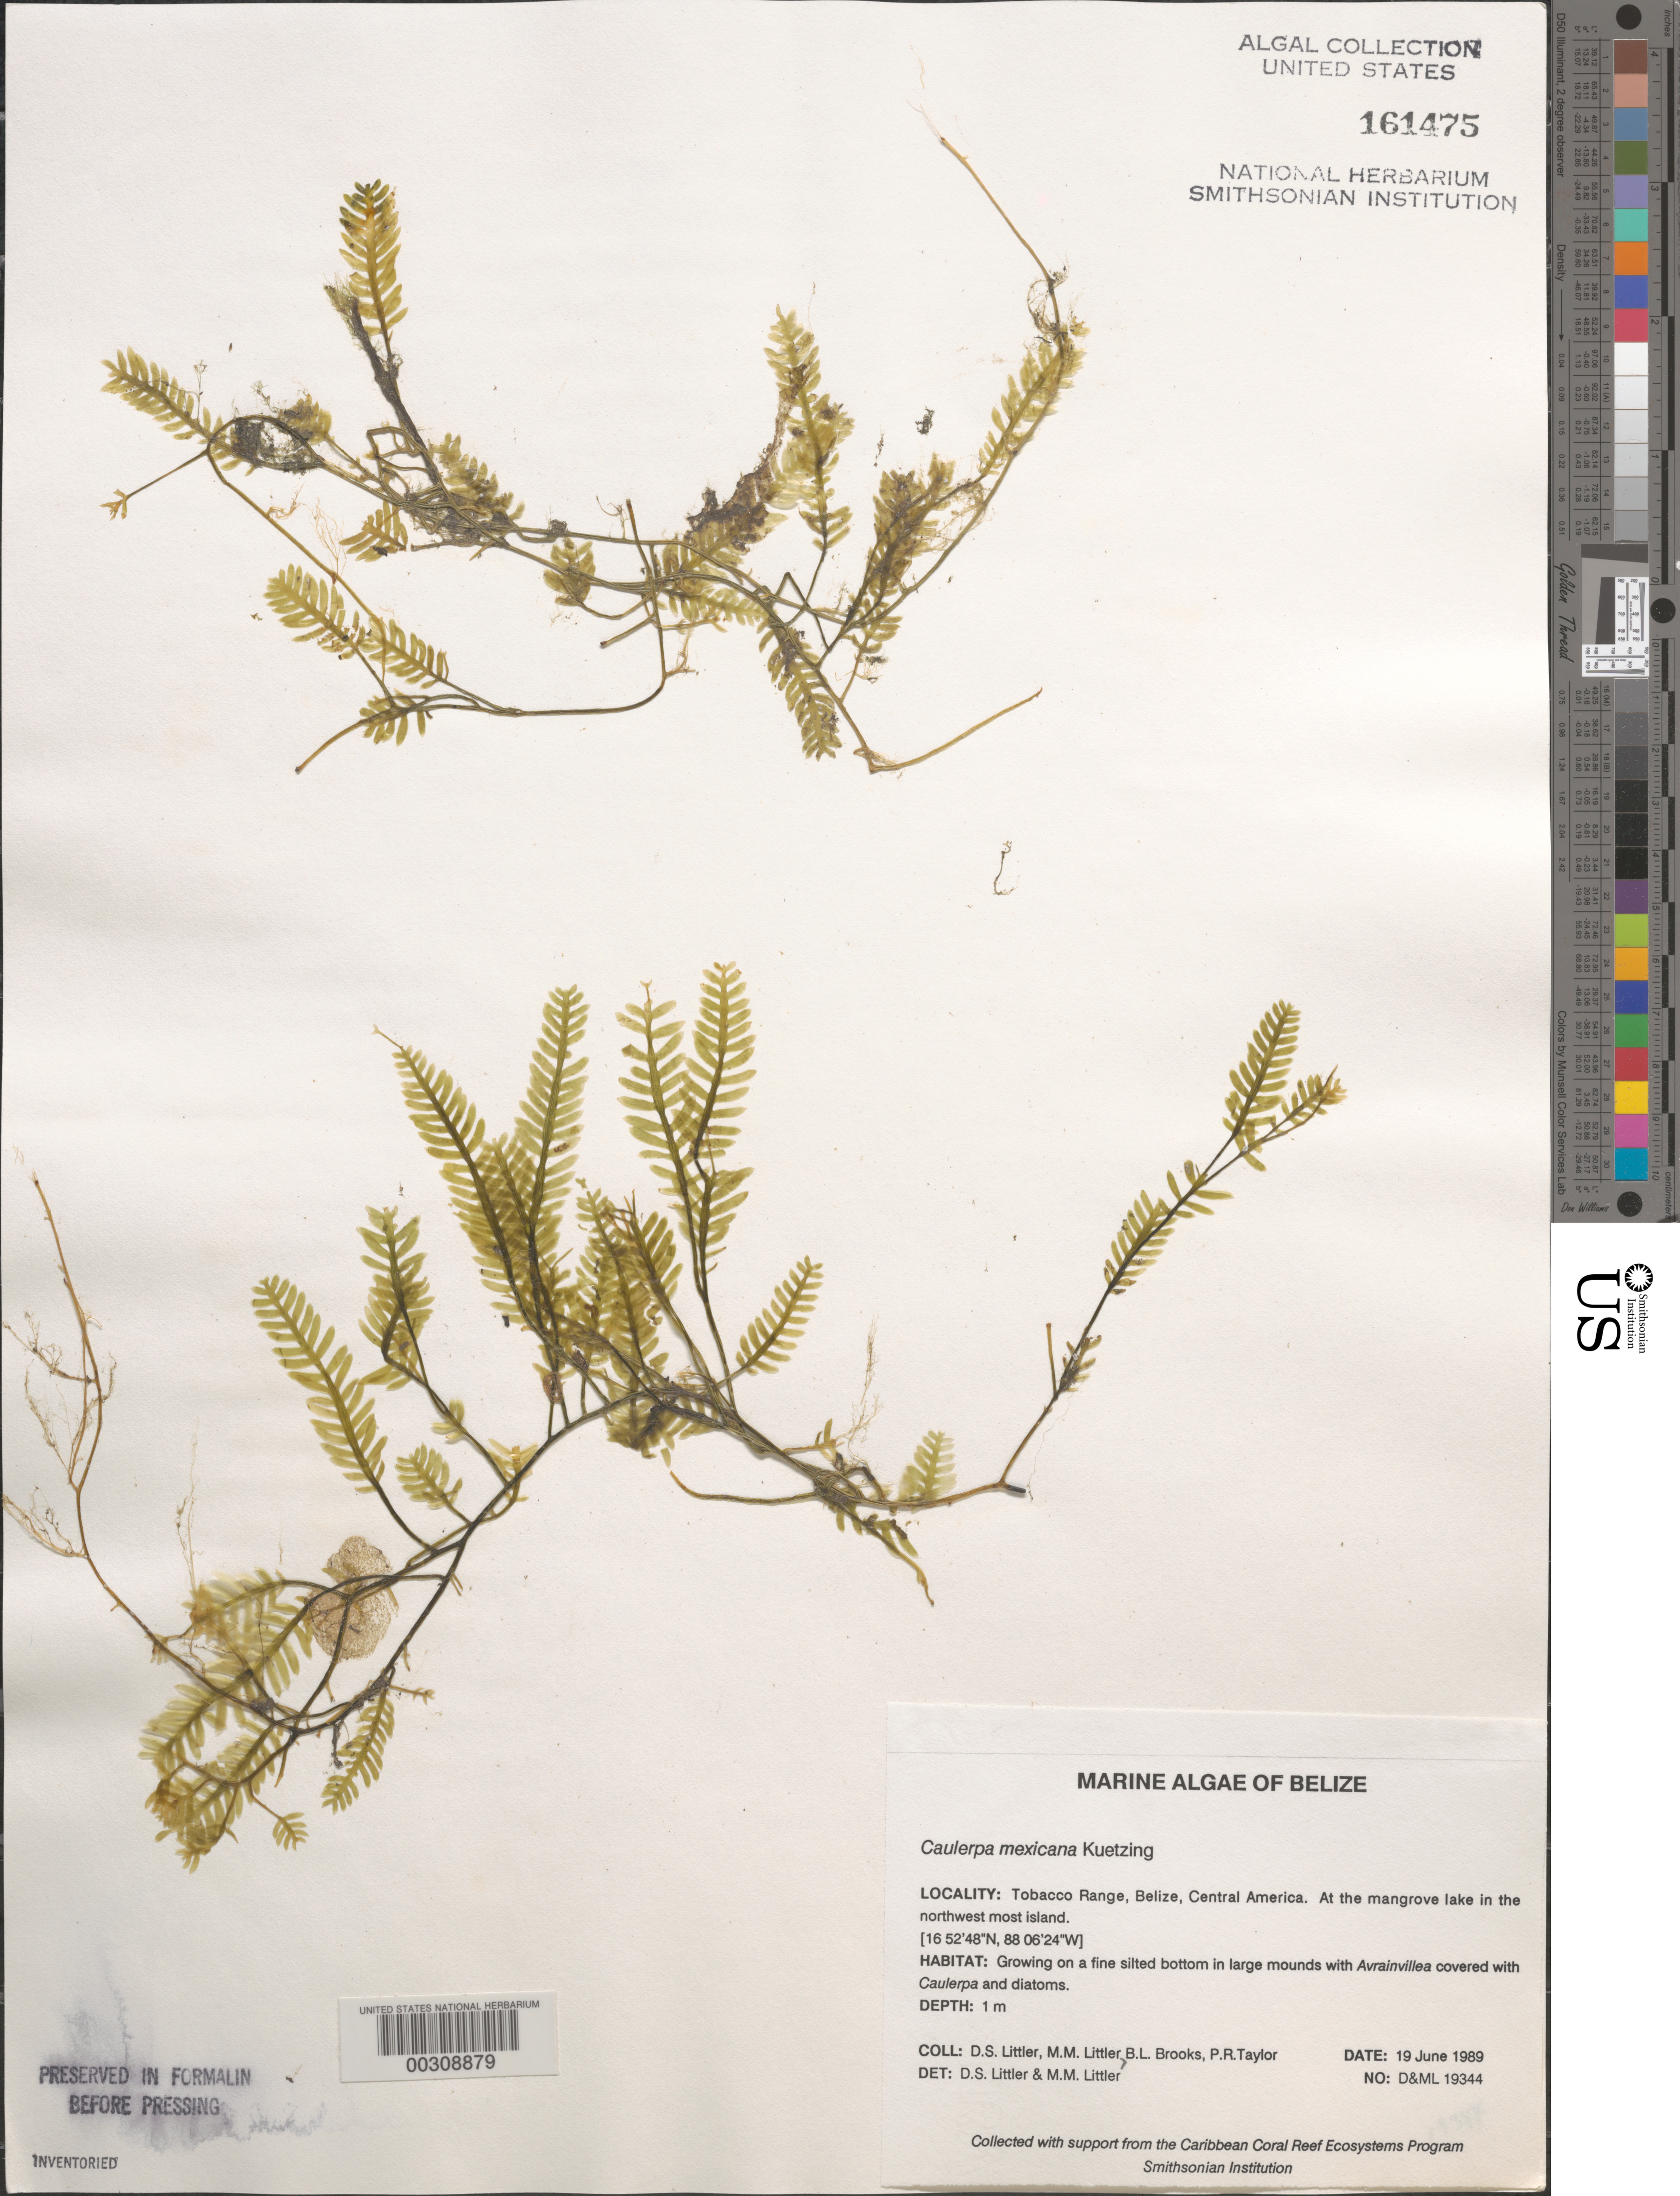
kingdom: Plantae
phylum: Chlorophyta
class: Ulvophyceae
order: Bryopsidales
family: Caulerpaceae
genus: Caulerpa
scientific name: Caulerpa mexicana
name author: Sond. ex Kütz.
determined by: Littler, D. S.; Littler, M. M.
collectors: D. S. Littler, M. M. Littler, B. Brooks & P. R. Taylor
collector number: D&ML 19344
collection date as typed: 19 Jun 1989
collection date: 1989-06-19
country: Belize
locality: Tobacco Range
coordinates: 16 52' 48" N, 88 06' 24" W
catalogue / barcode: US 161475